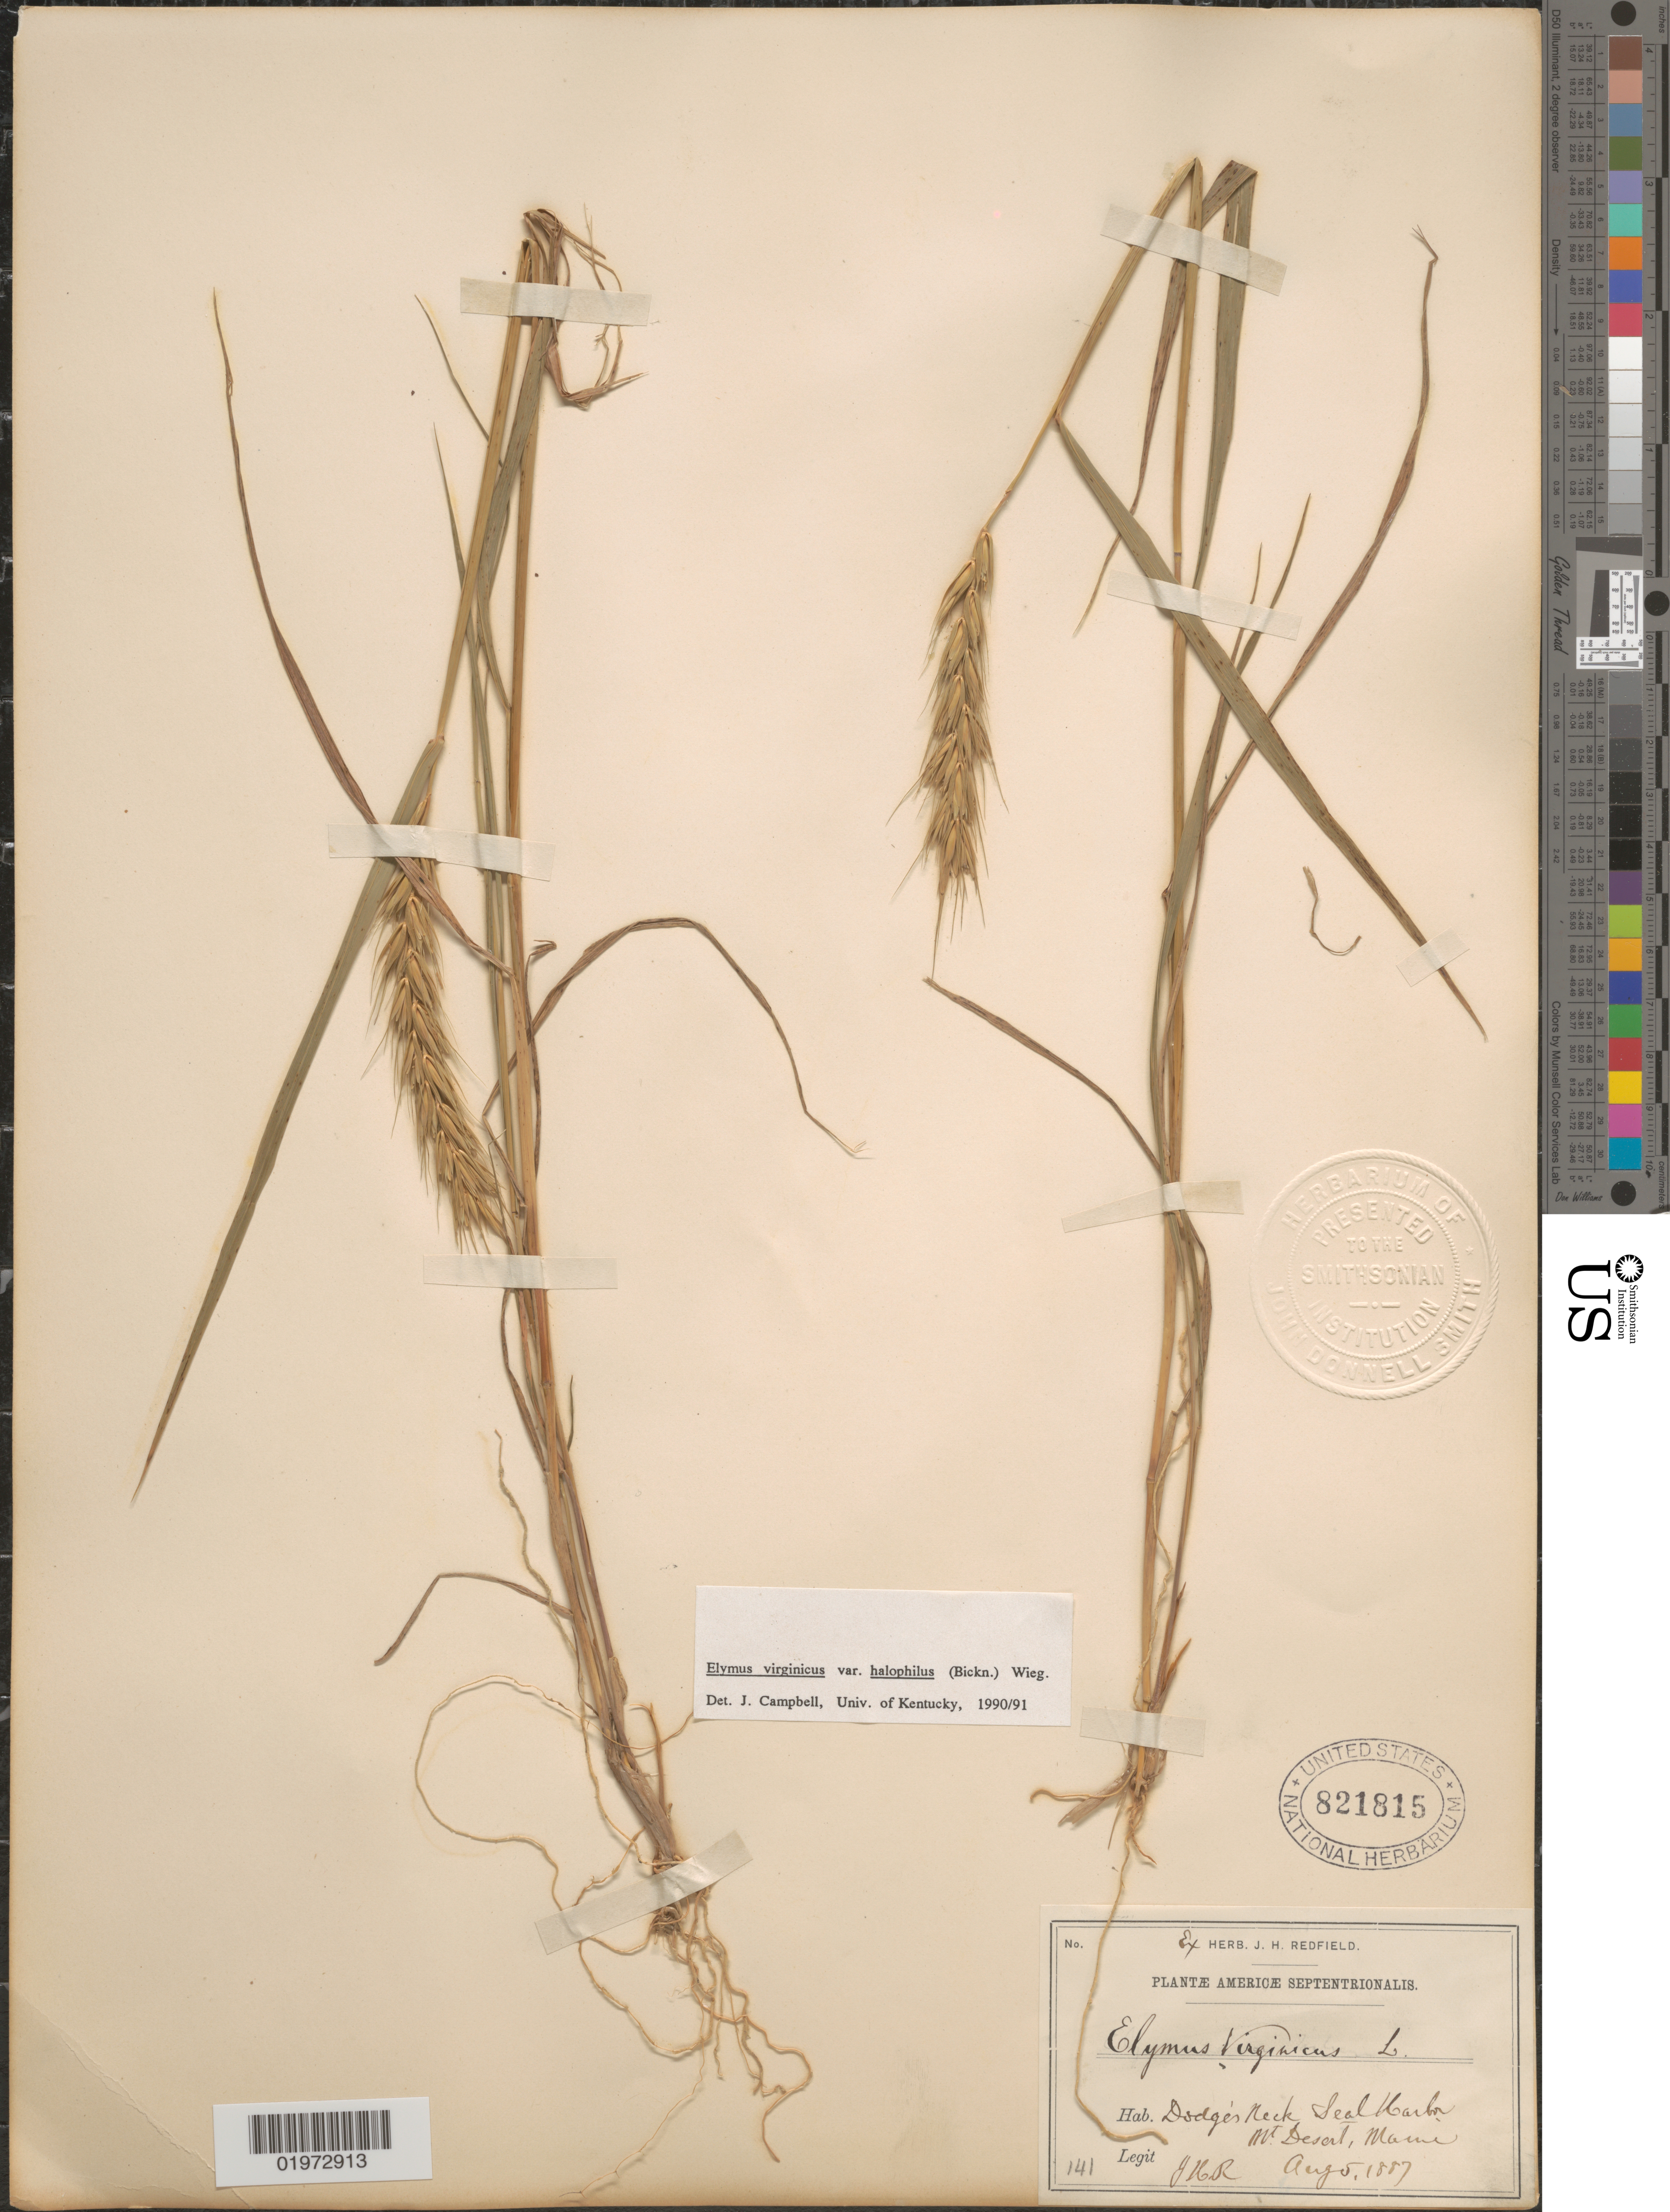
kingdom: Plantae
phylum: Tracheophyta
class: Liliopsida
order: Poales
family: Poaceae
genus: Elymus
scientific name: Elymus virginicus var. halophilus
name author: L.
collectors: J. Redfield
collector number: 141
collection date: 1887-08-05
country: United States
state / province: Maine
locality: Americæ Septentrionalis. Dodge's Neck, Seal Harbor, Mt. Desert.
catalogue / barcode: US 821815